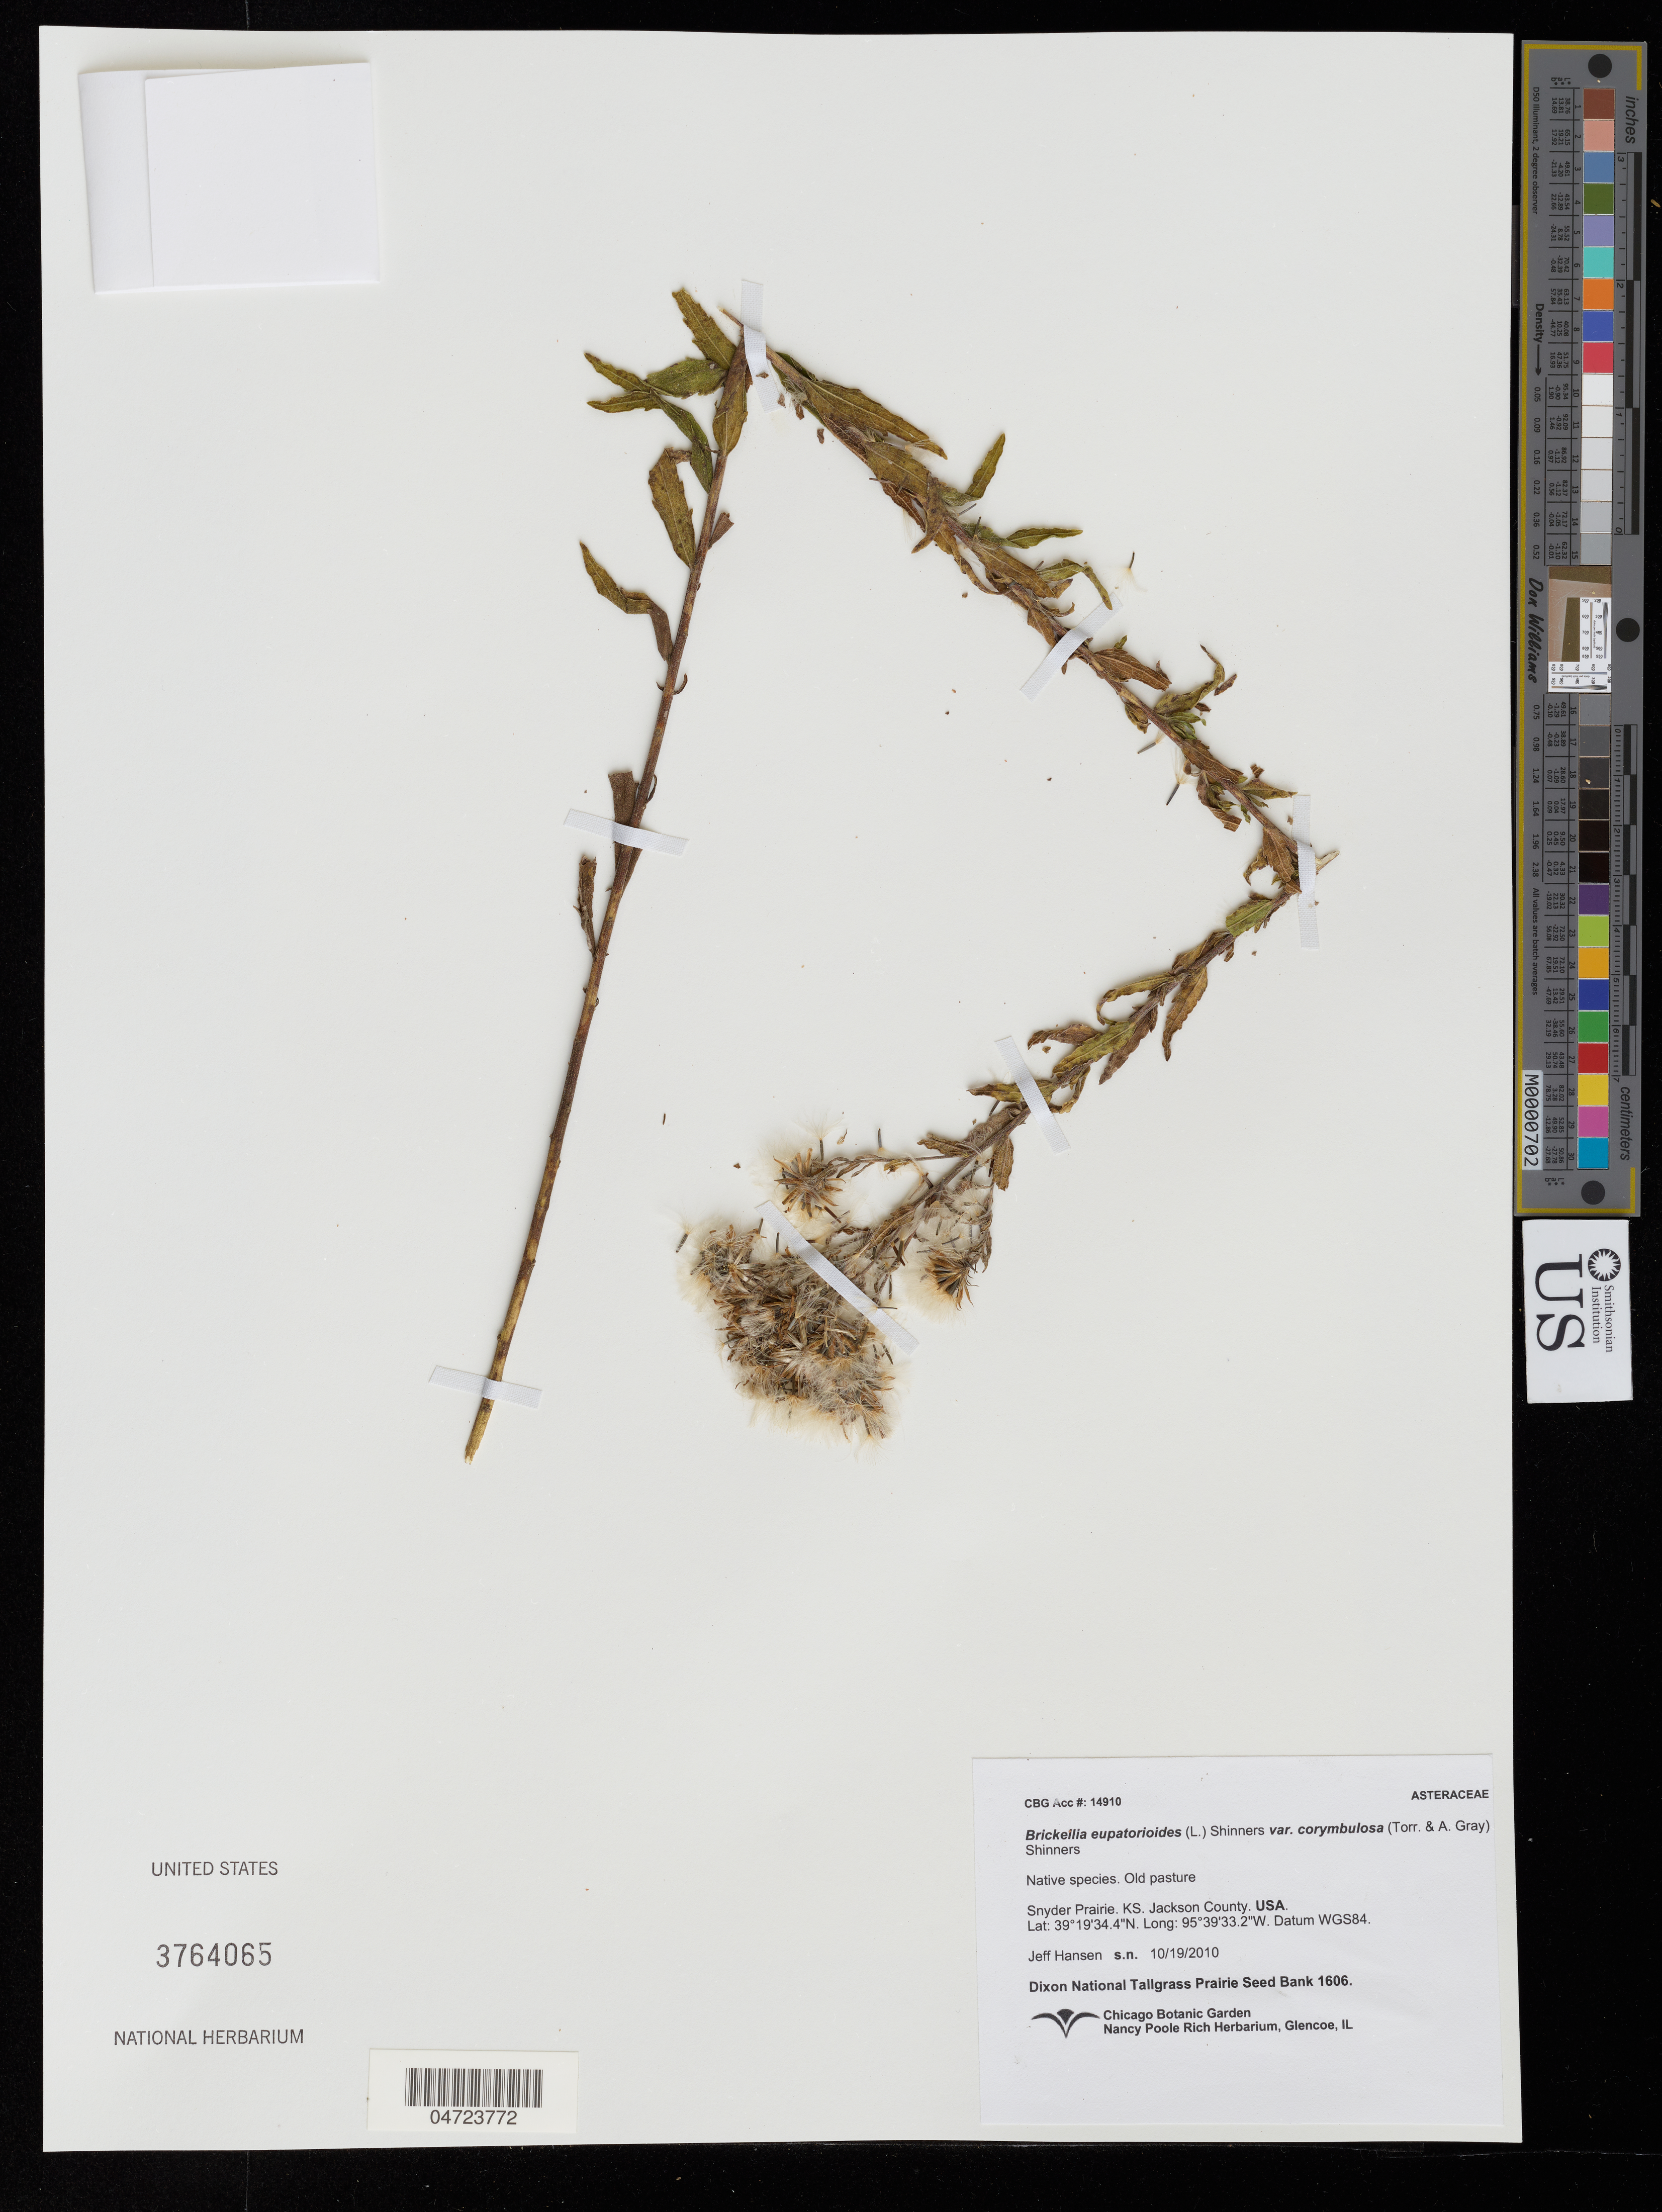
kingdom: Plantae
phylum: Tracheophyta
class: Magnoliopsida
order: Asterales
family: Asteraceae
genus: Brickellia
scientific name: Brickellia eupatorioides var. corymbulosa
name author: (Torr. & A. Gray) Shinners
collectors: J. Hansen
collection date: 2010-10-19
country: United States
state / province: Kansas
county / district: Jackson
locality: Snyder Prairie. Jackson County.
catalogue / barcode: US 3764065